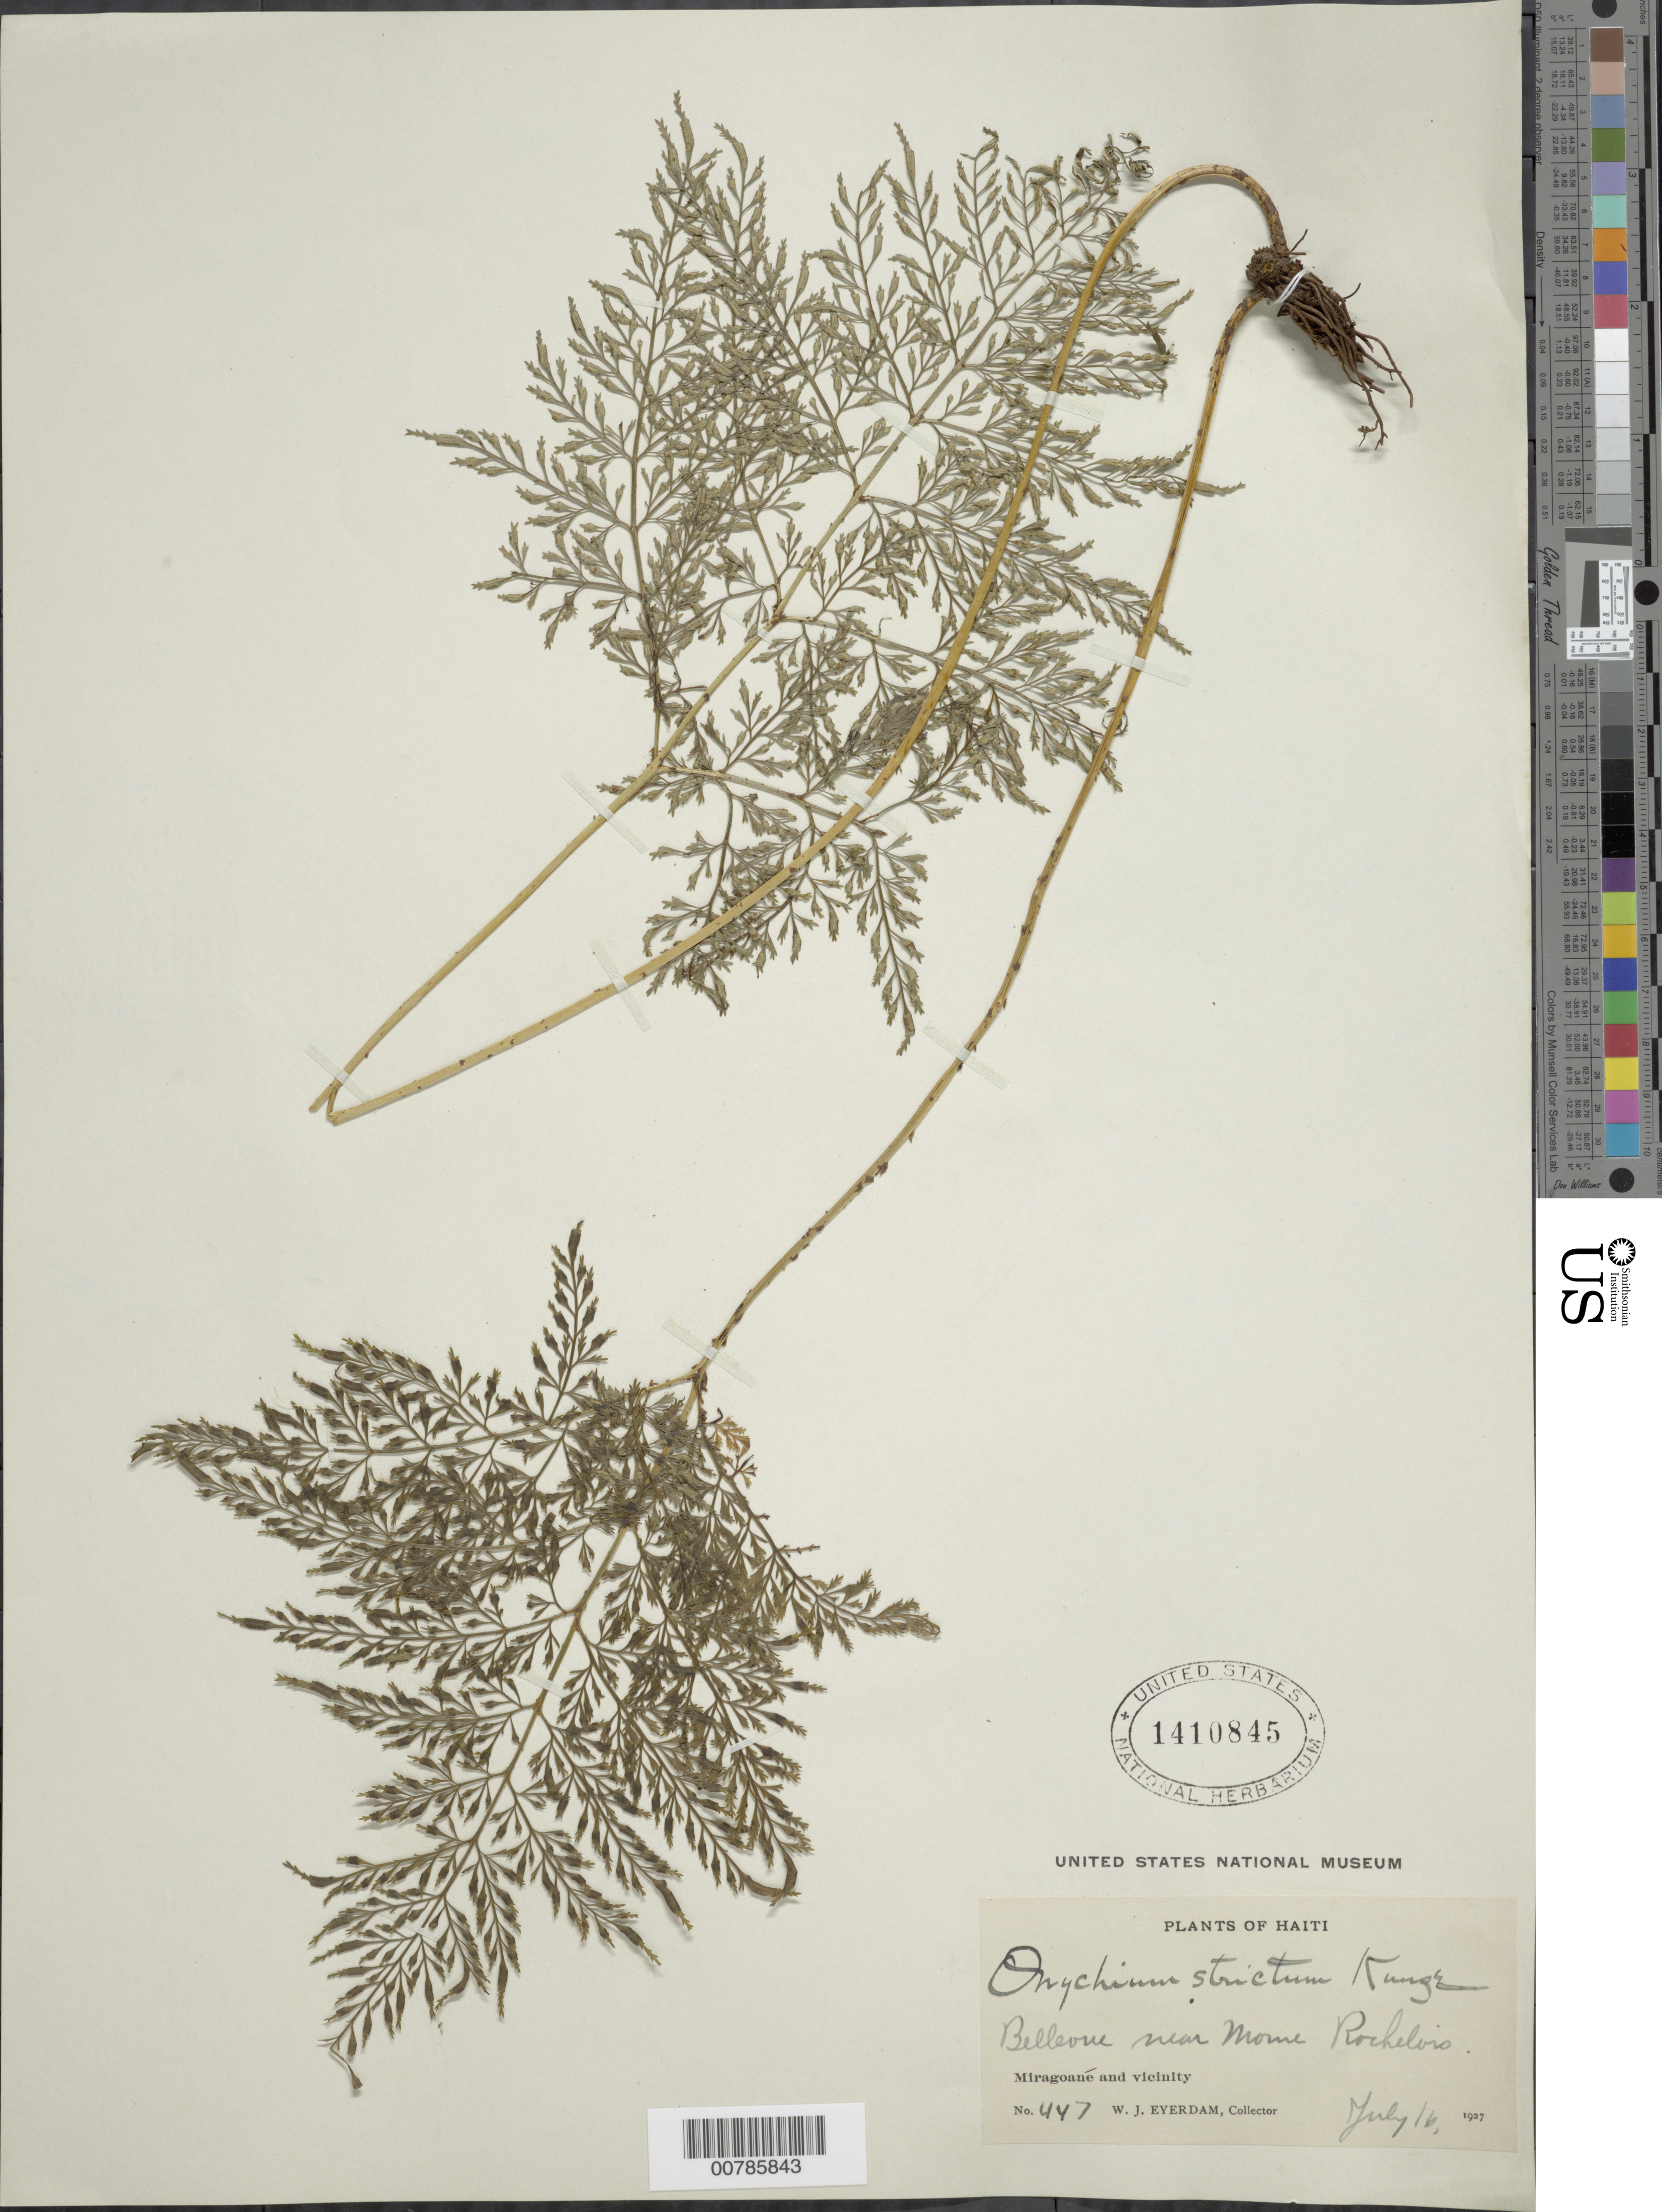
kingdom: Plantae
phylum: Tracheophyta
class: Polypodiopsida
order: Polypodiales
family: Pteridaceae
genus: Pteris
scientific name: Pteris hexagona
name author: (L.) Proctor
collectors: W. J. Eyerdam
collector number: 447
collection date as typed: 16 Jul 1927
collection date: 1927-07-16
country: Haiti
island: Hispaniola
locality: Bellevue, near Morne Rochelois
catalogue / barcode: US 1410845